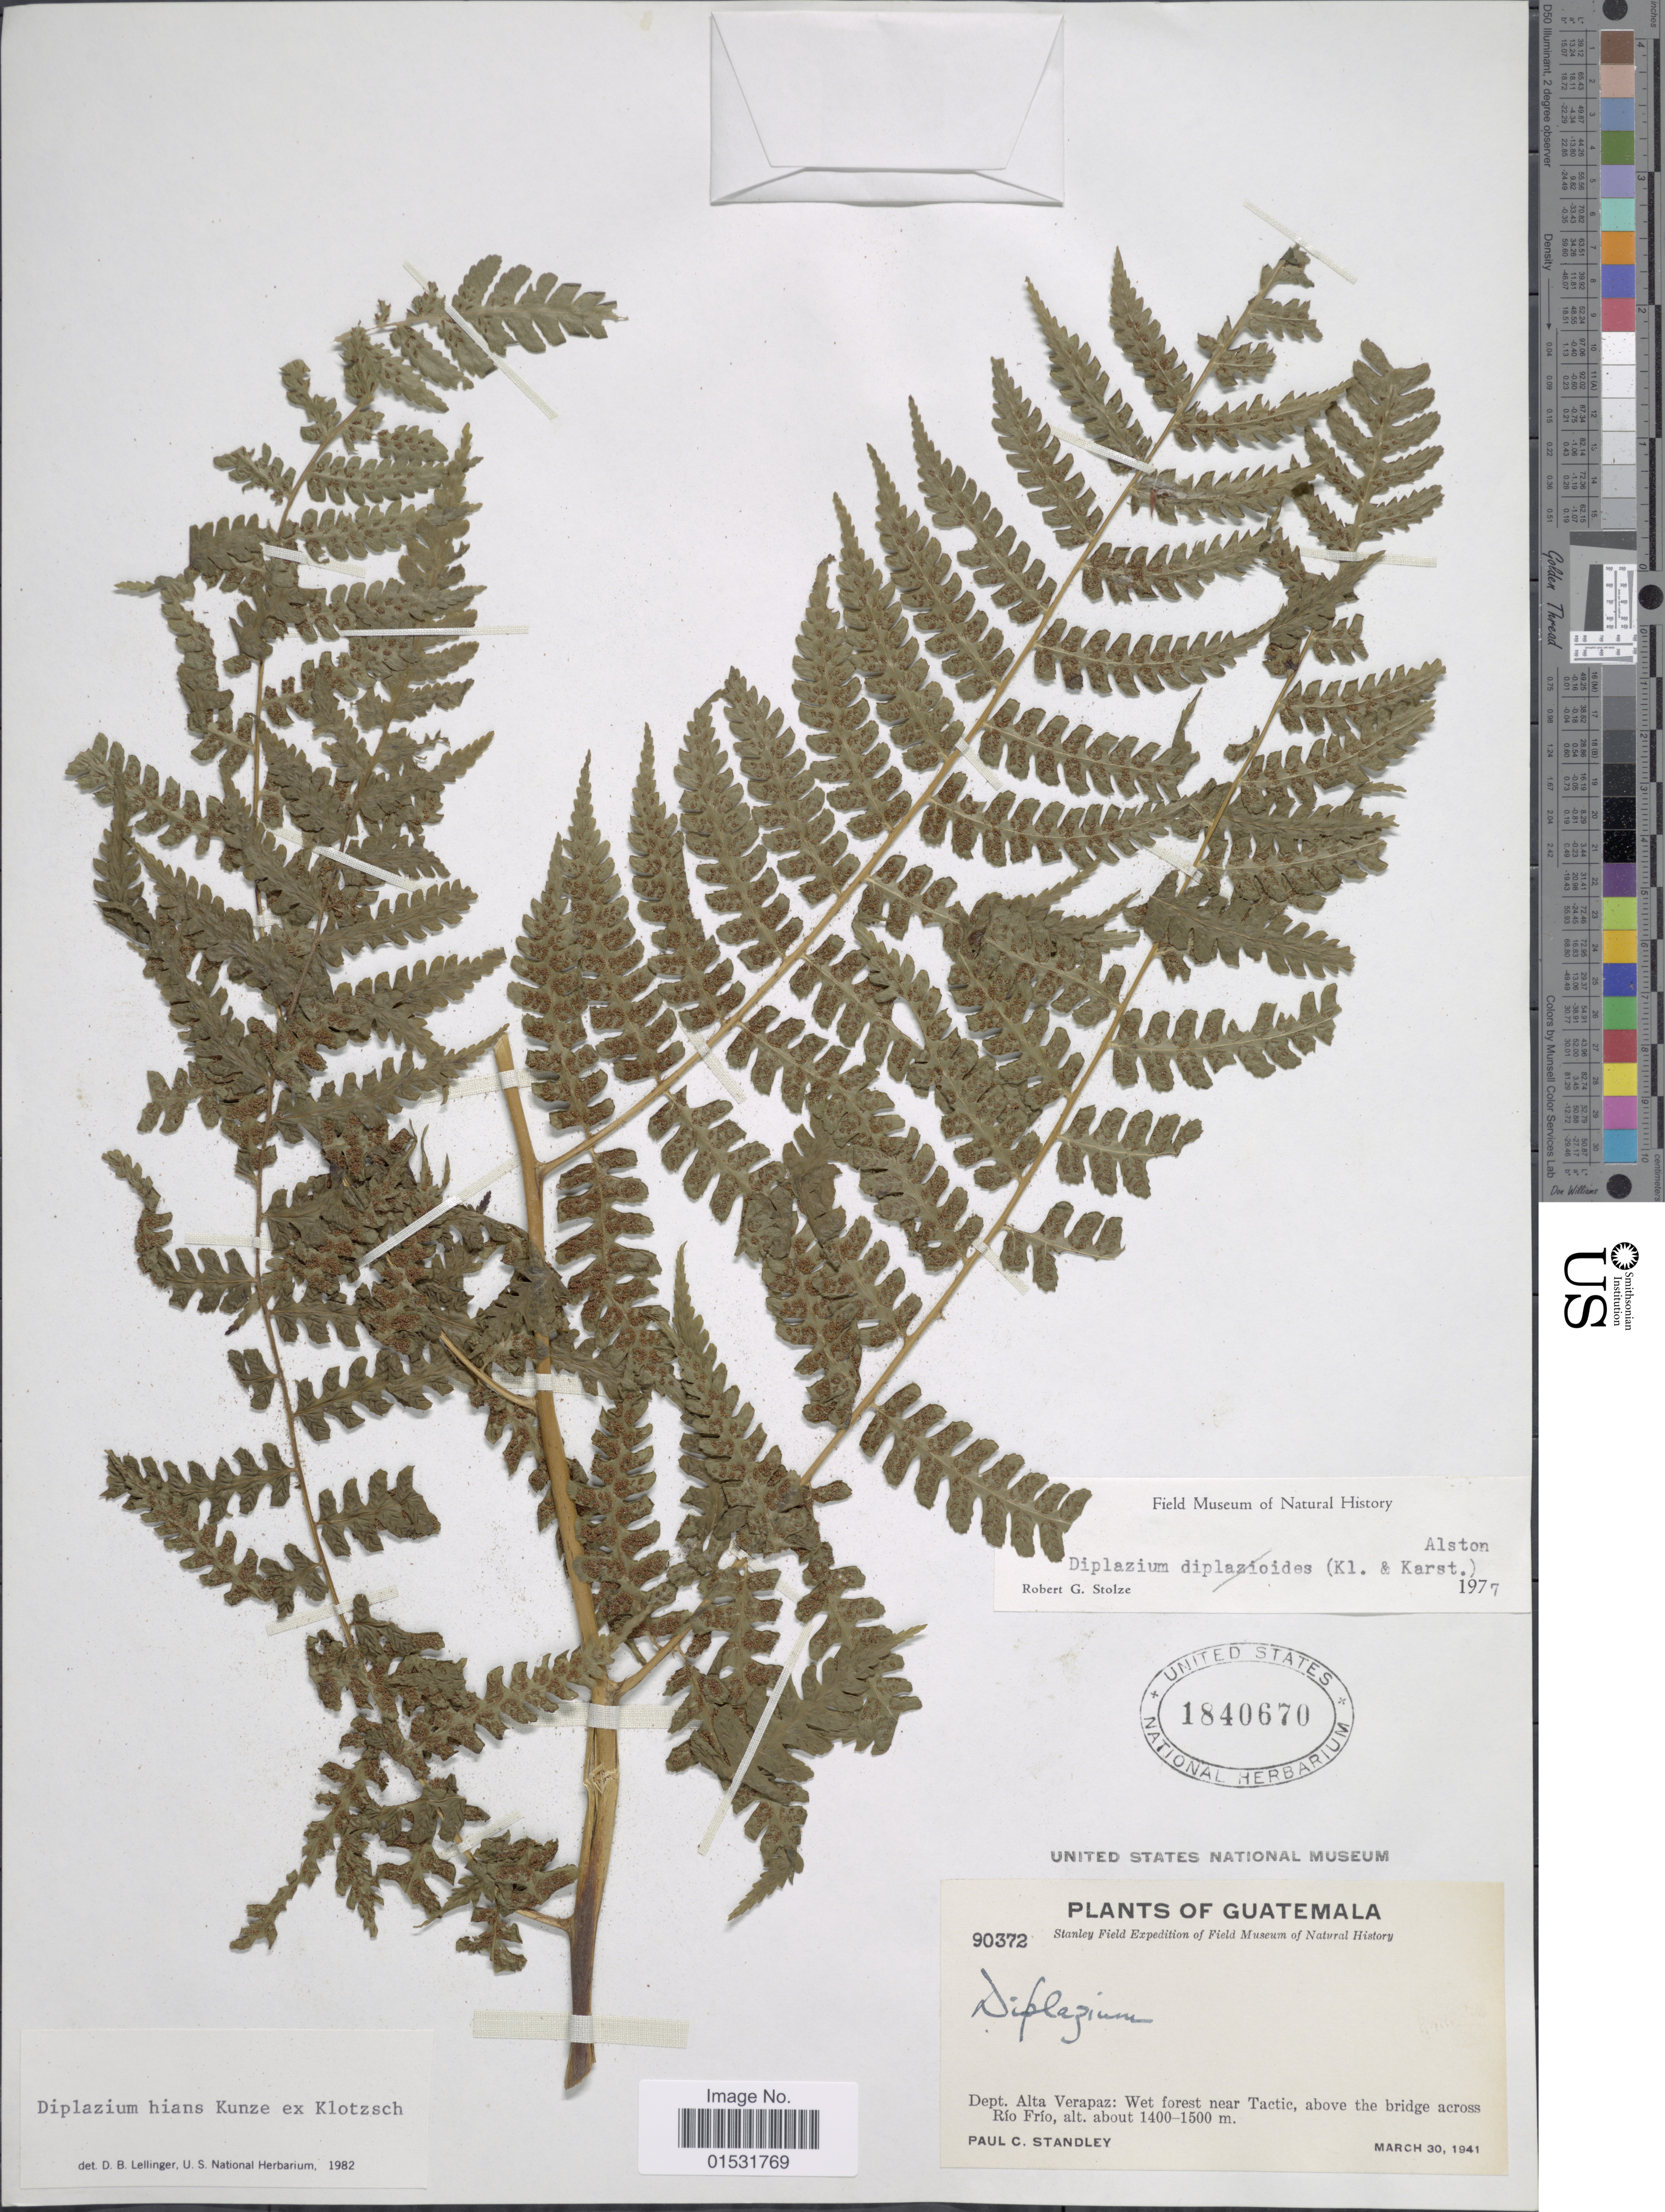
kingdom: Plantae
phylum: Tracheophyta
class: Polypodiopsida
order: Polypodiales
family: Athyriaceae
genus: Diplazium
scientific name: Diplazium hians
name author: Kunze ex Klotzsch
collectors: P. C. Standley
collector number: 90372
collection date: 1941-03-30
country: Guatemala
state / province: Alta Verapaz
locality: Dept. Alta Verapaz: Wet forest near Tactic, above the bridge across Rio Frio.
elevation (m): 1400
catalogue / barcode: US 1840670